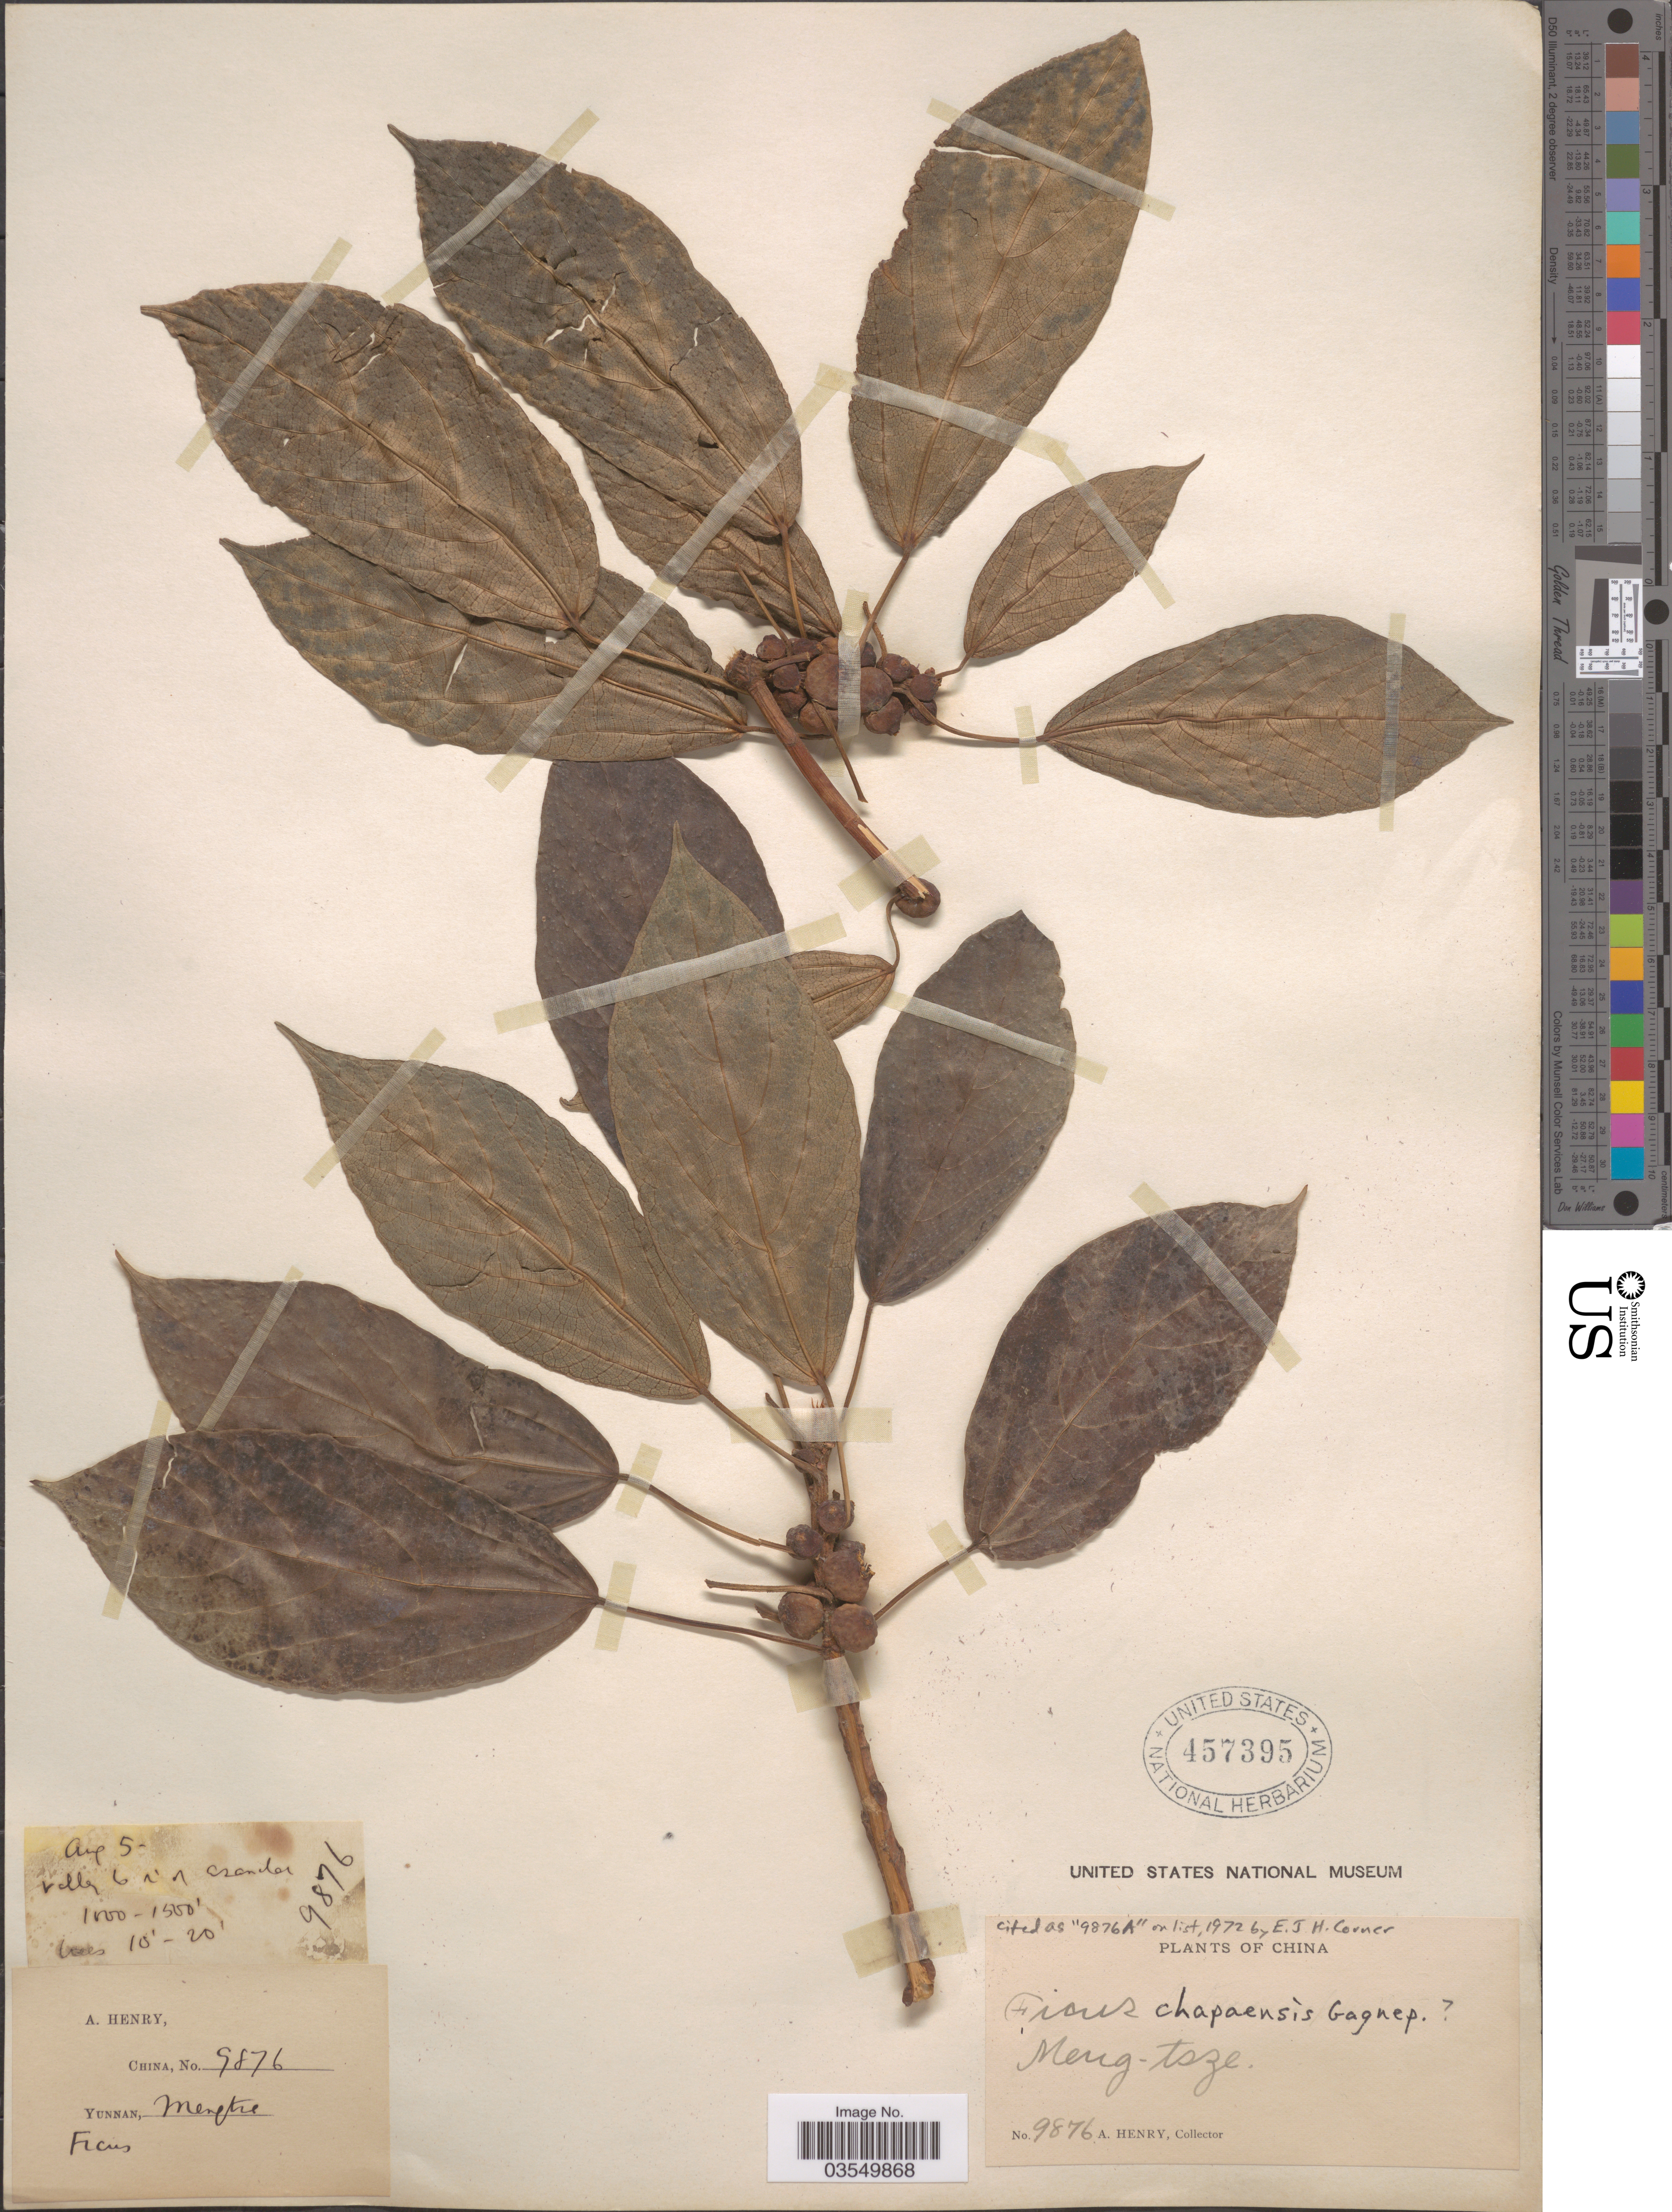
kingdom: Plantae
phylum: Tracheophyta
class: Magnoliopsida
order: Rosales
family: Moraceae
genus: Ficus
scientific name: Ficus chapaensis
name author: Gagnep.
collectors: A. Henry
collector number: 9876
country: China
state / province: Yunnan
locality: Meg-tsze.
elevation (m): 305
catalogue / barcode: US 457395